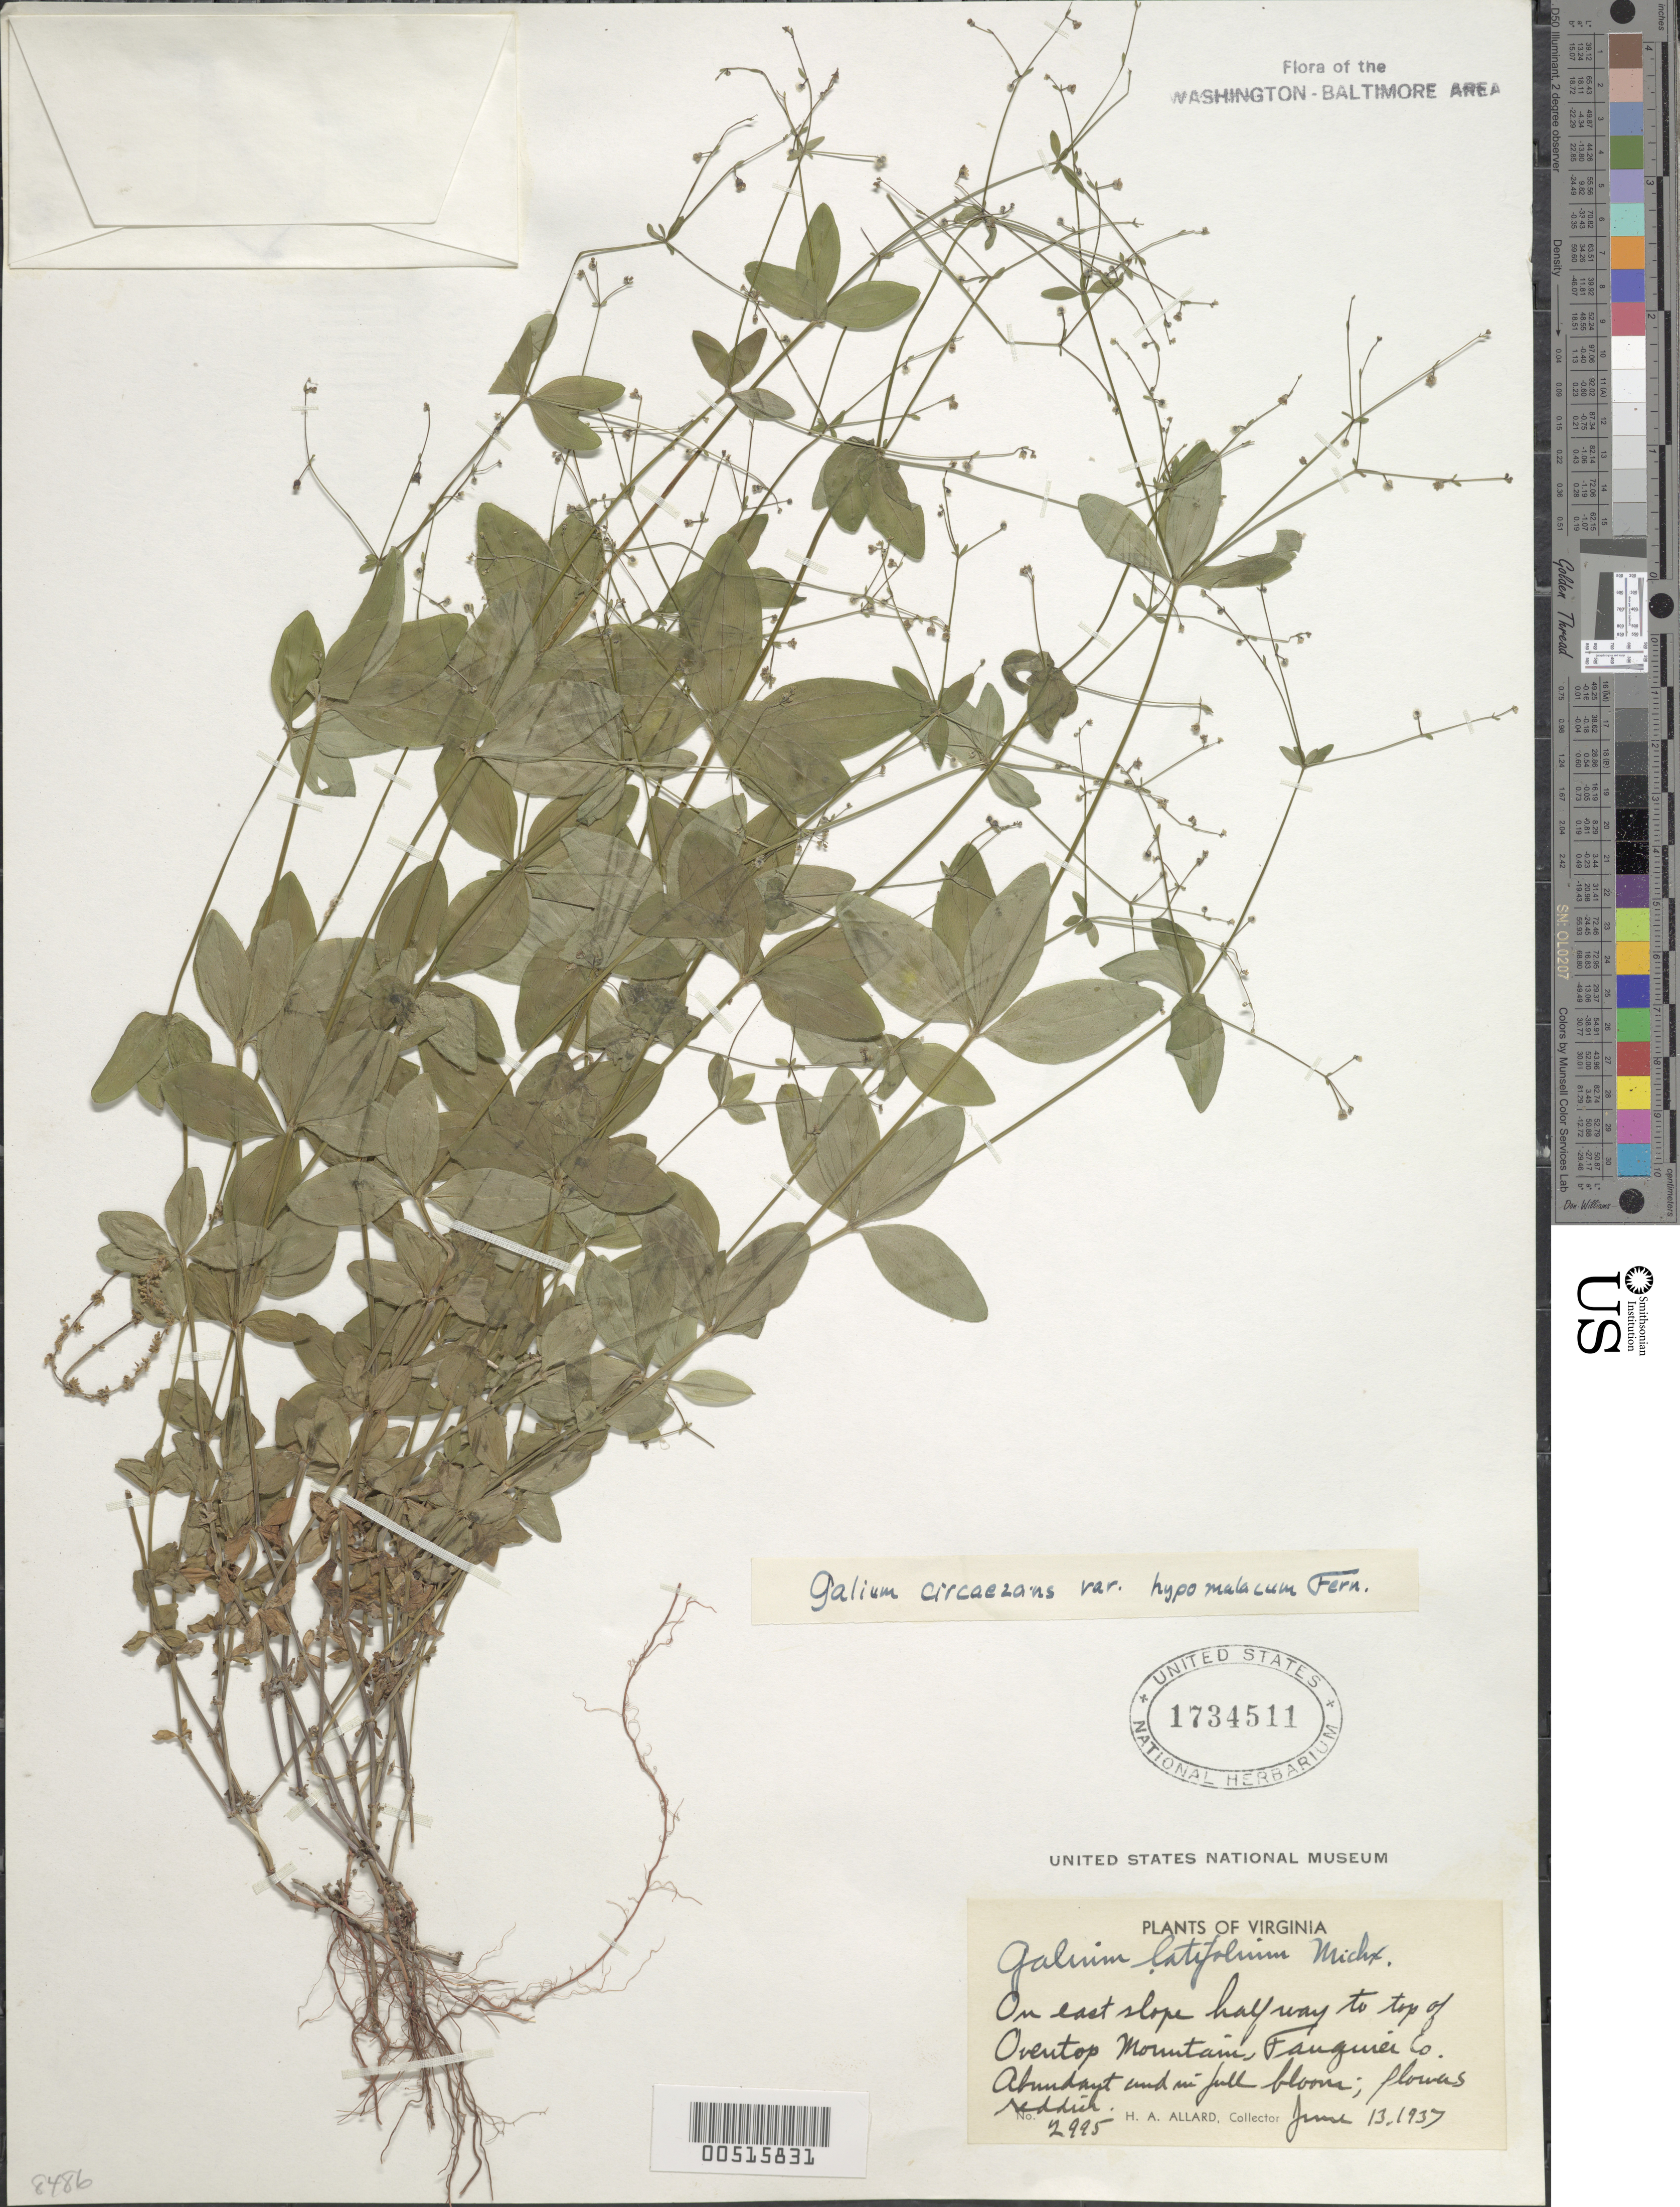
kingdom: Plantae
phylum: Tracheophyta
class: Magnoliopsida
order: Gentianales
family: Rubiaceae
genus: Galium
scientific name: Galium circaezans var. hypomalacum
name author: Fernald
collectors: H. A. Allard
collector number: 2995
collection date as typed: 13 Jun 1937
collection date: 1937-06-13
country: United States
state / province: Virginia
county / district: Fauquier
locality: Oventop Mountain, top of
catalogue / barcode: US 1734511